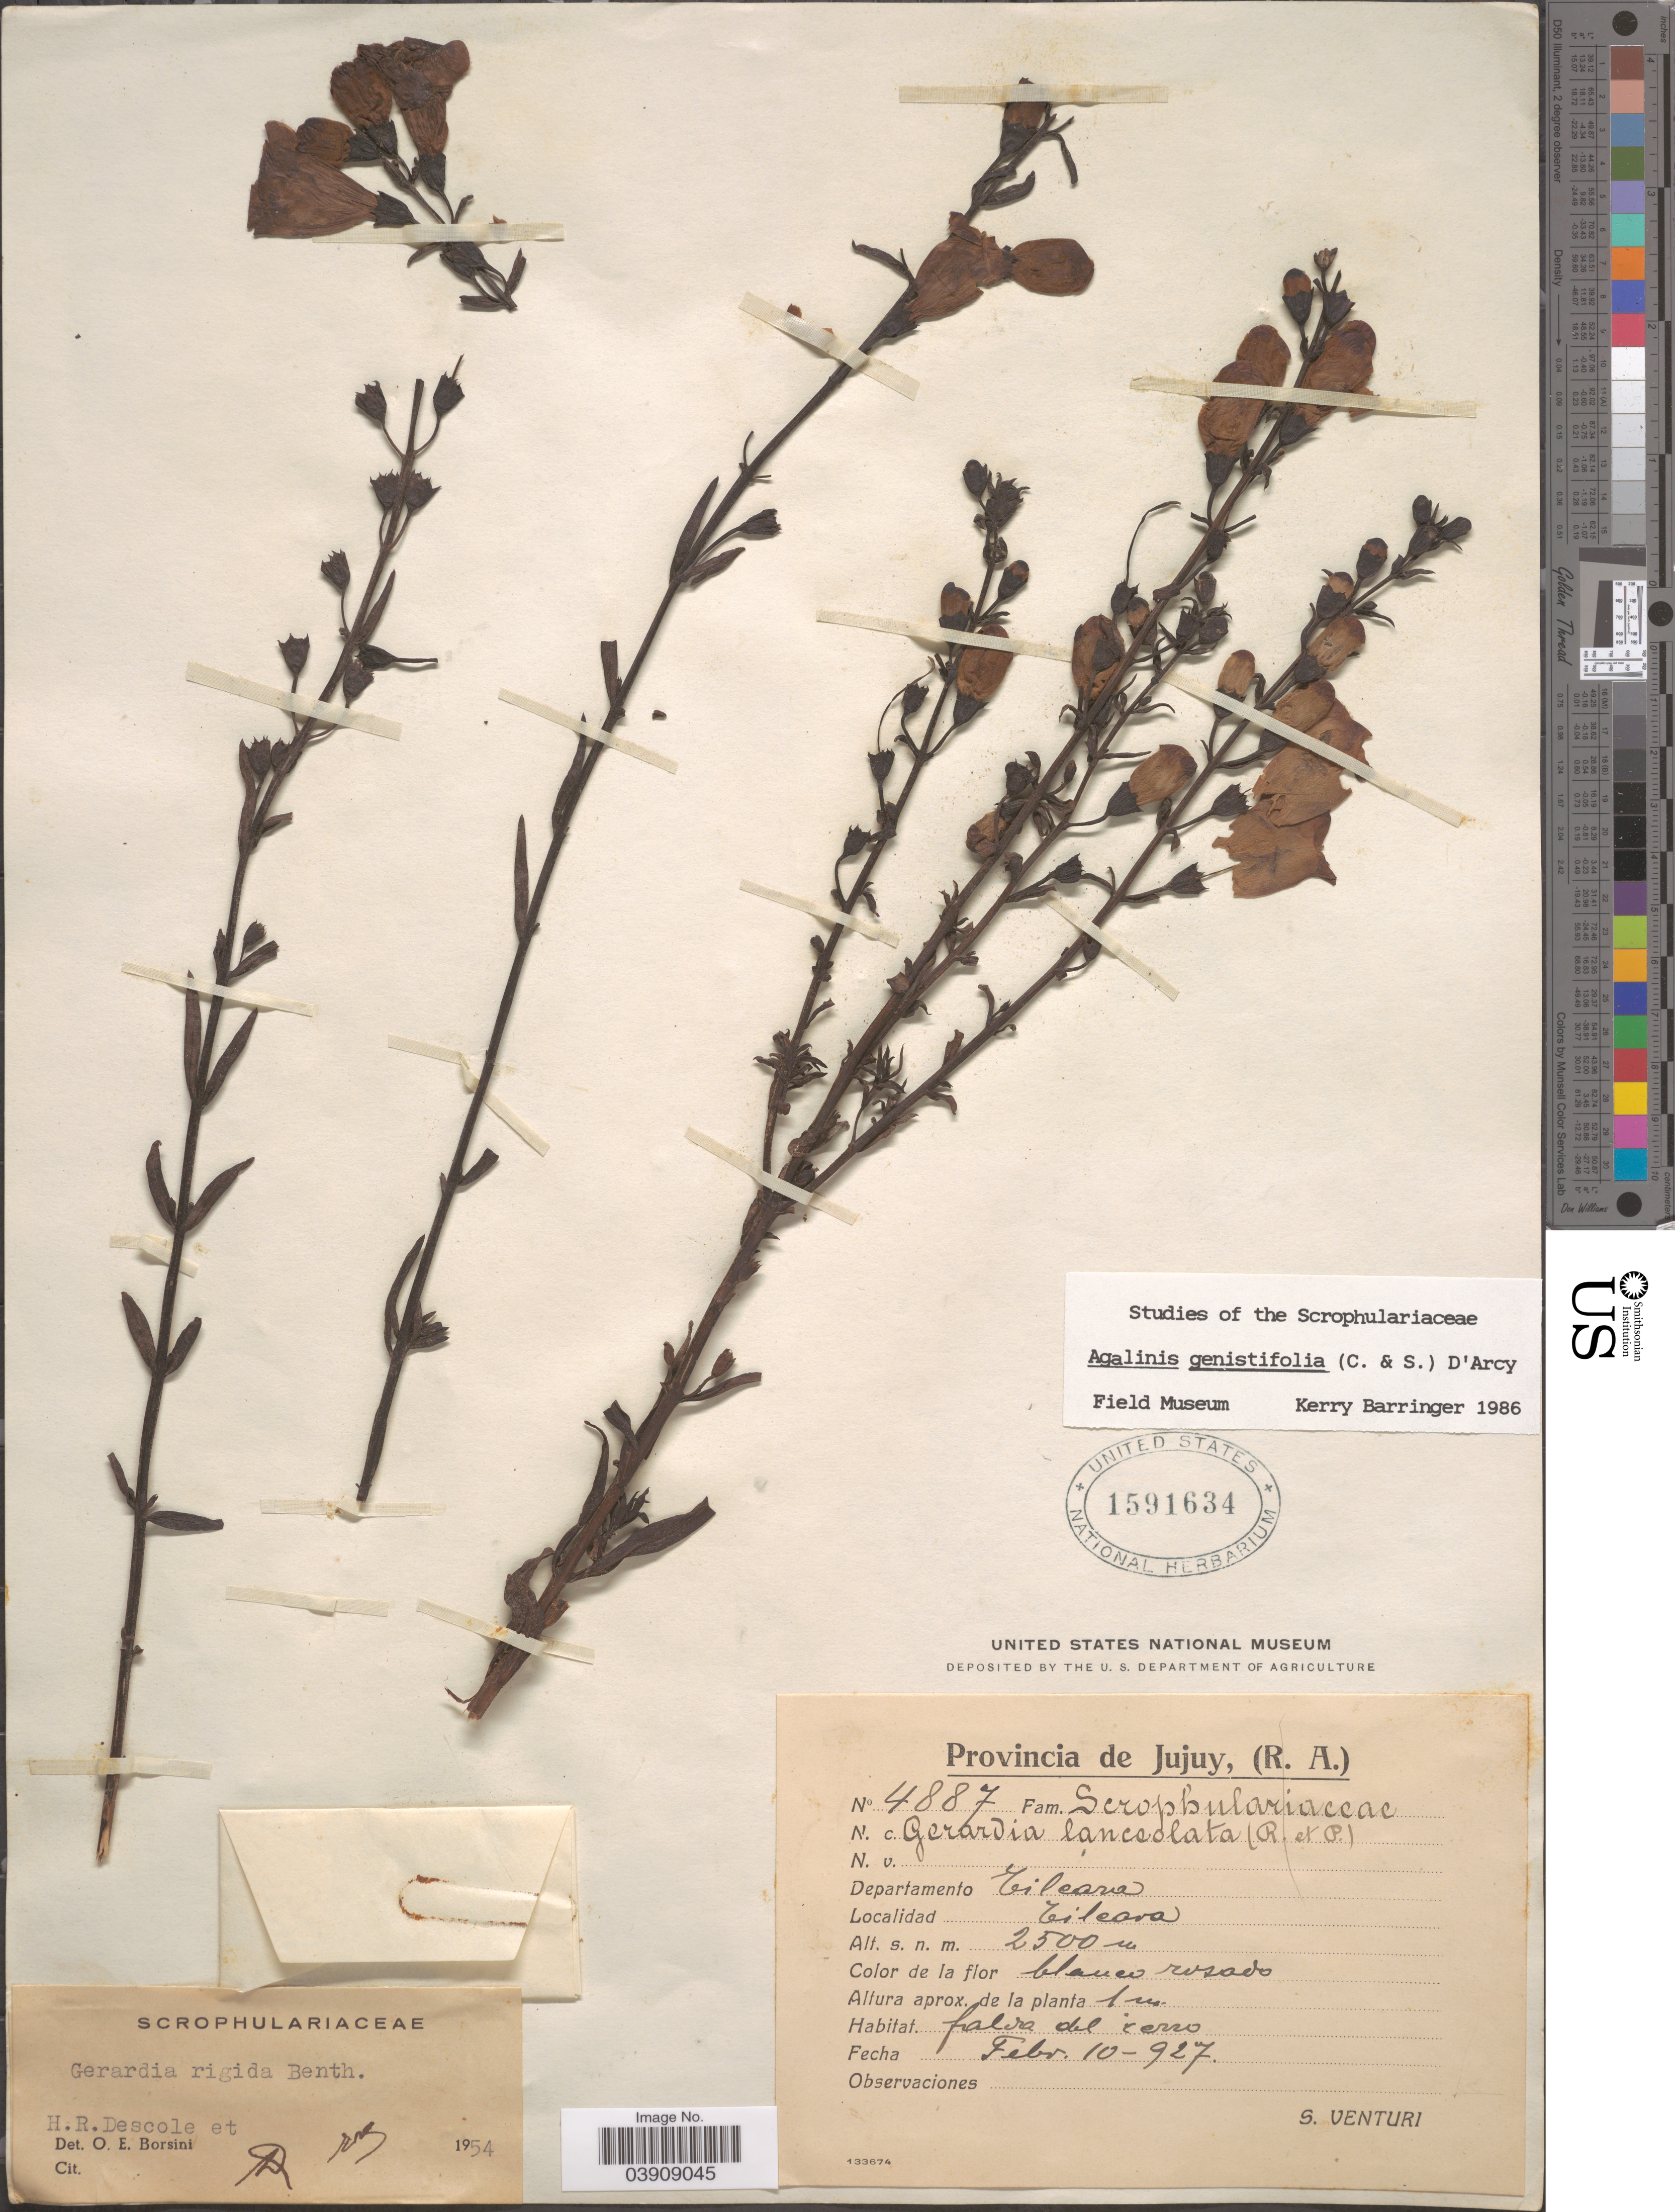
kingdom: Plantae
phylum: Tracheophyta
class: Magnoliopsida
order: Lamiales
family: Orobanchaceae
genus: Agalinis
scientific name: Agalinis genistifolia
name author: (Cham. & Schltdl.) D'Arcy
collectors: S. Venturi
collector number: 4887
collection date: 1927-02-10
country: Argentina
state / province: Jujuy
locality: Departamento Tilcara. Tilcara.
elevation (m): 2500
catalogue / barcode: US 1591634